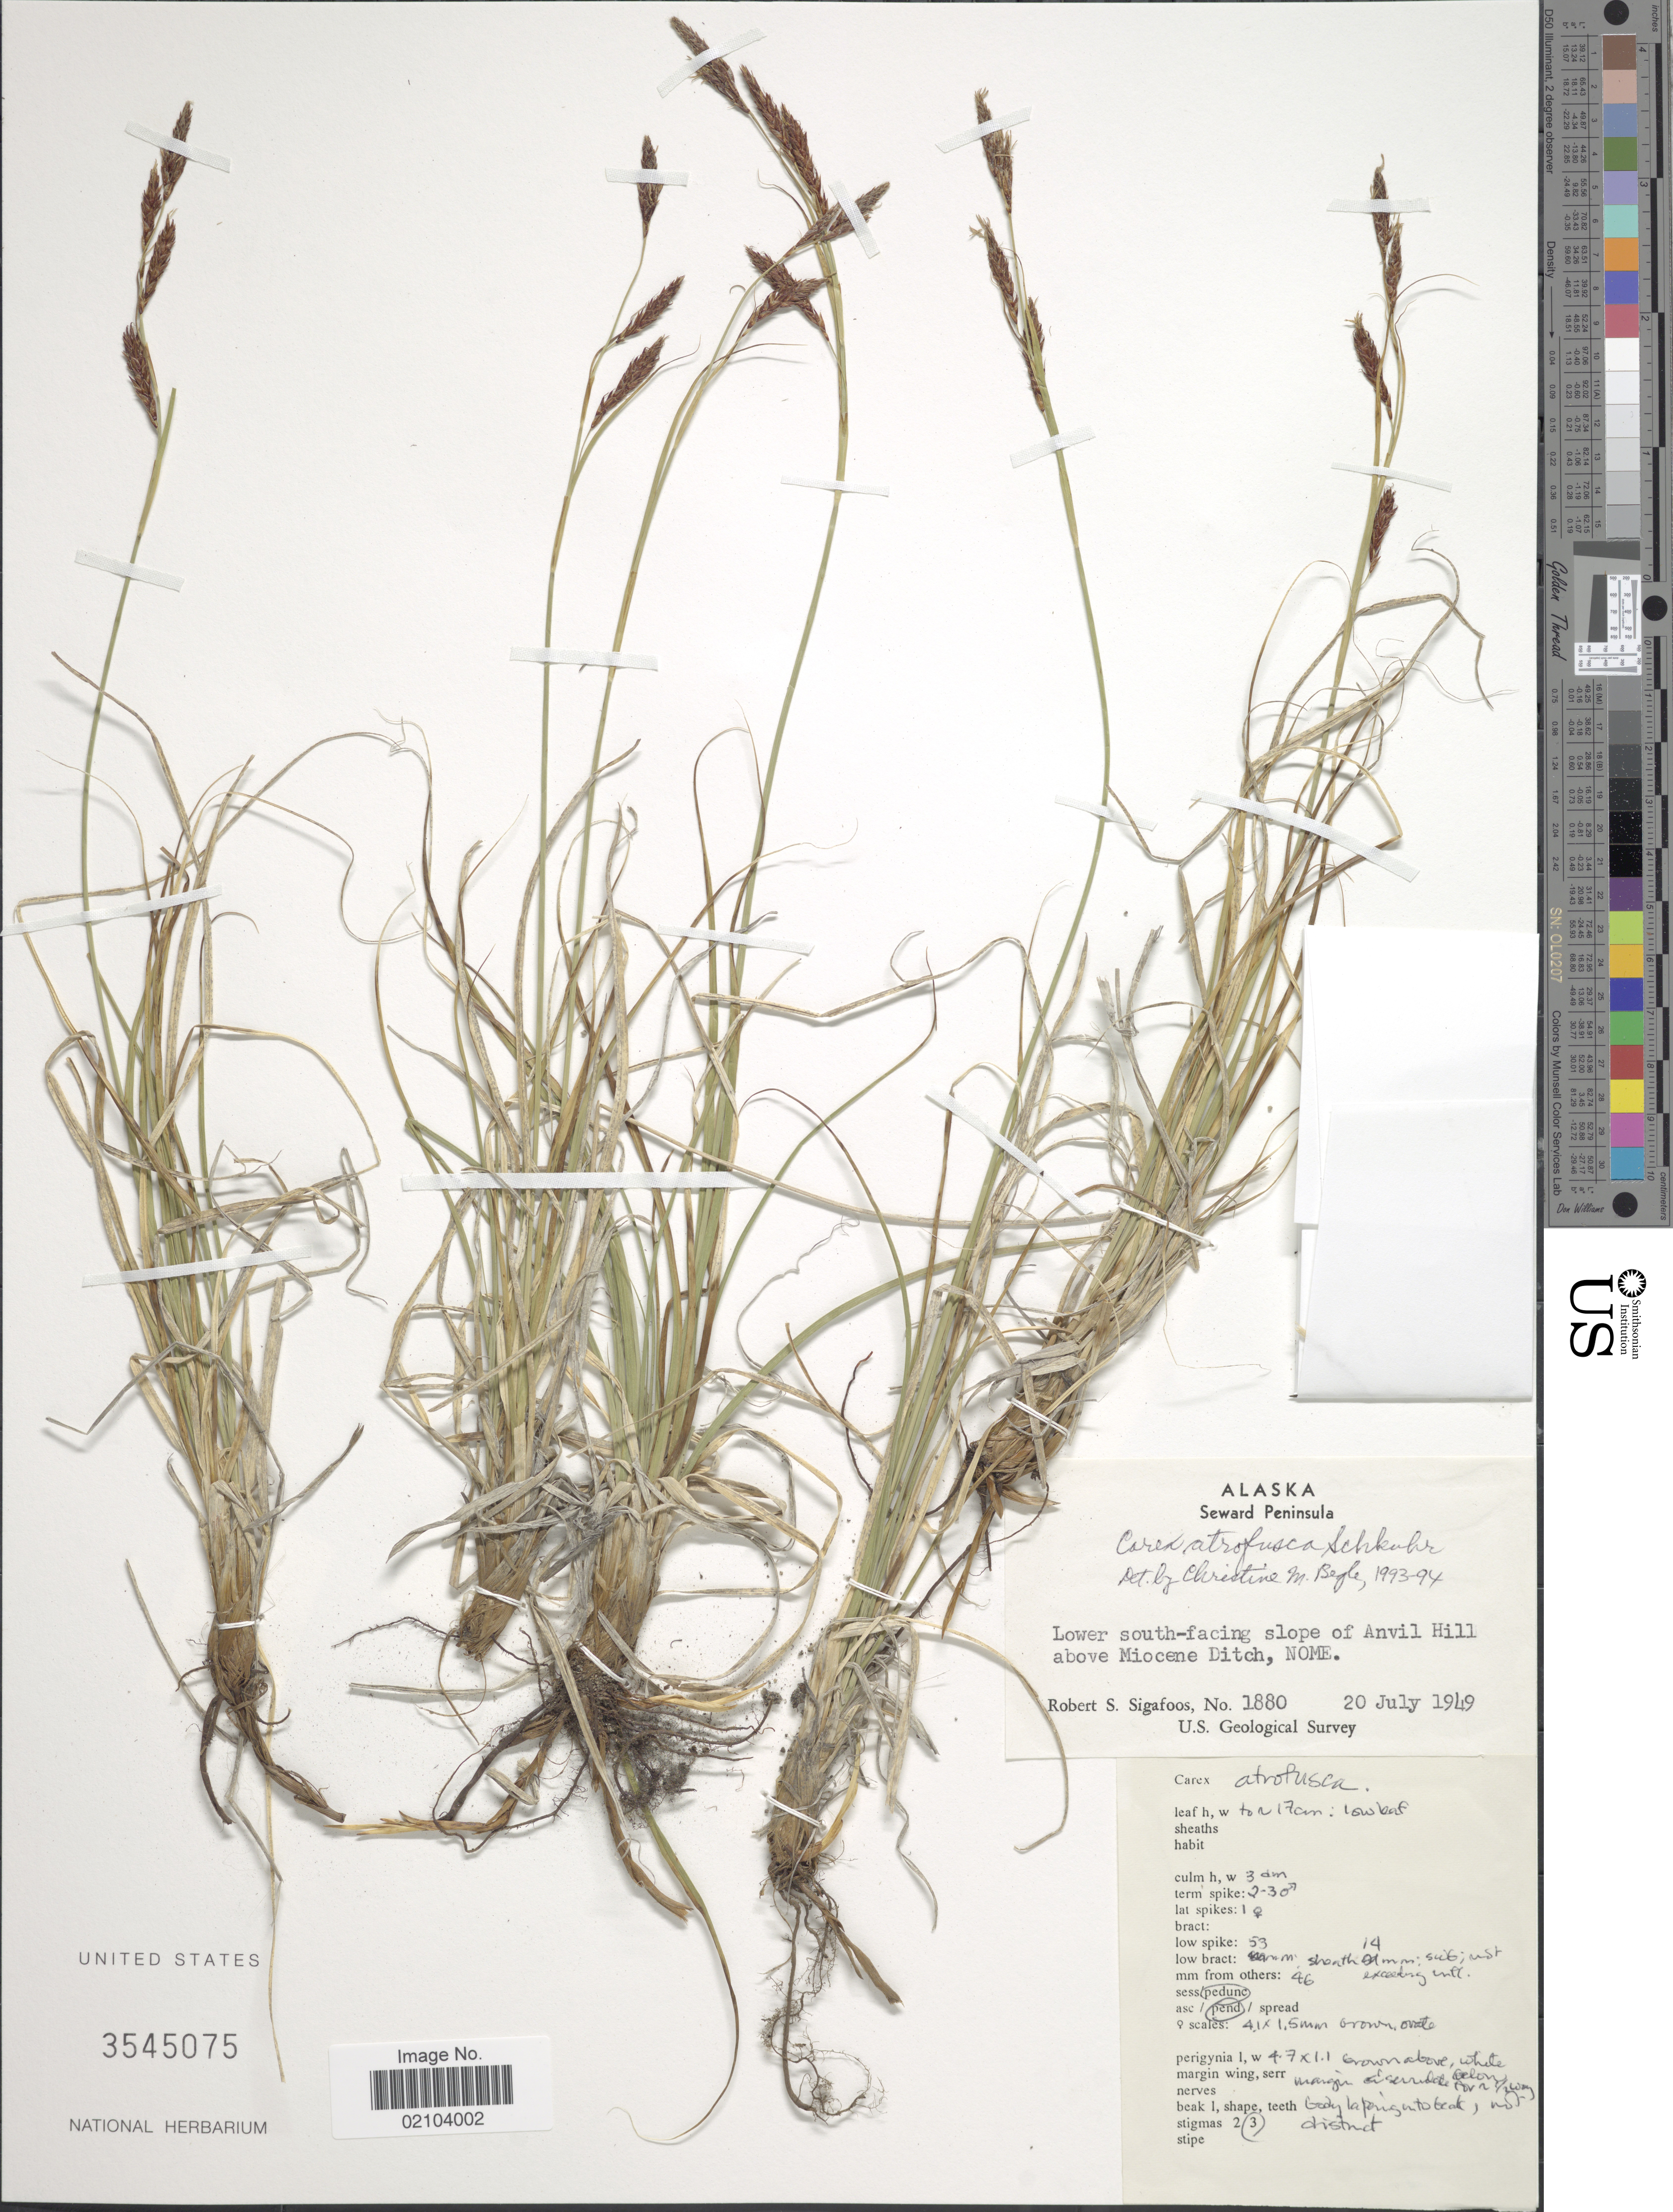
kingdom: Plantae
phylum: Tracheophyta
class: Liliopsida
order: Poales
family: Cyperaceae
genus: Carex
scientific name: Carex atrofusca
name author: Schkuhr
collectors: R. Sigafoos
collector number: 1880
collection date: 1949-07-20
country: United States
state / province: Alaska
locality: Seward Peninsula. Lower south-facing slope of Anvil Hill above Miocene Ditch, Nome.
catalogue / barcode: US 3545075